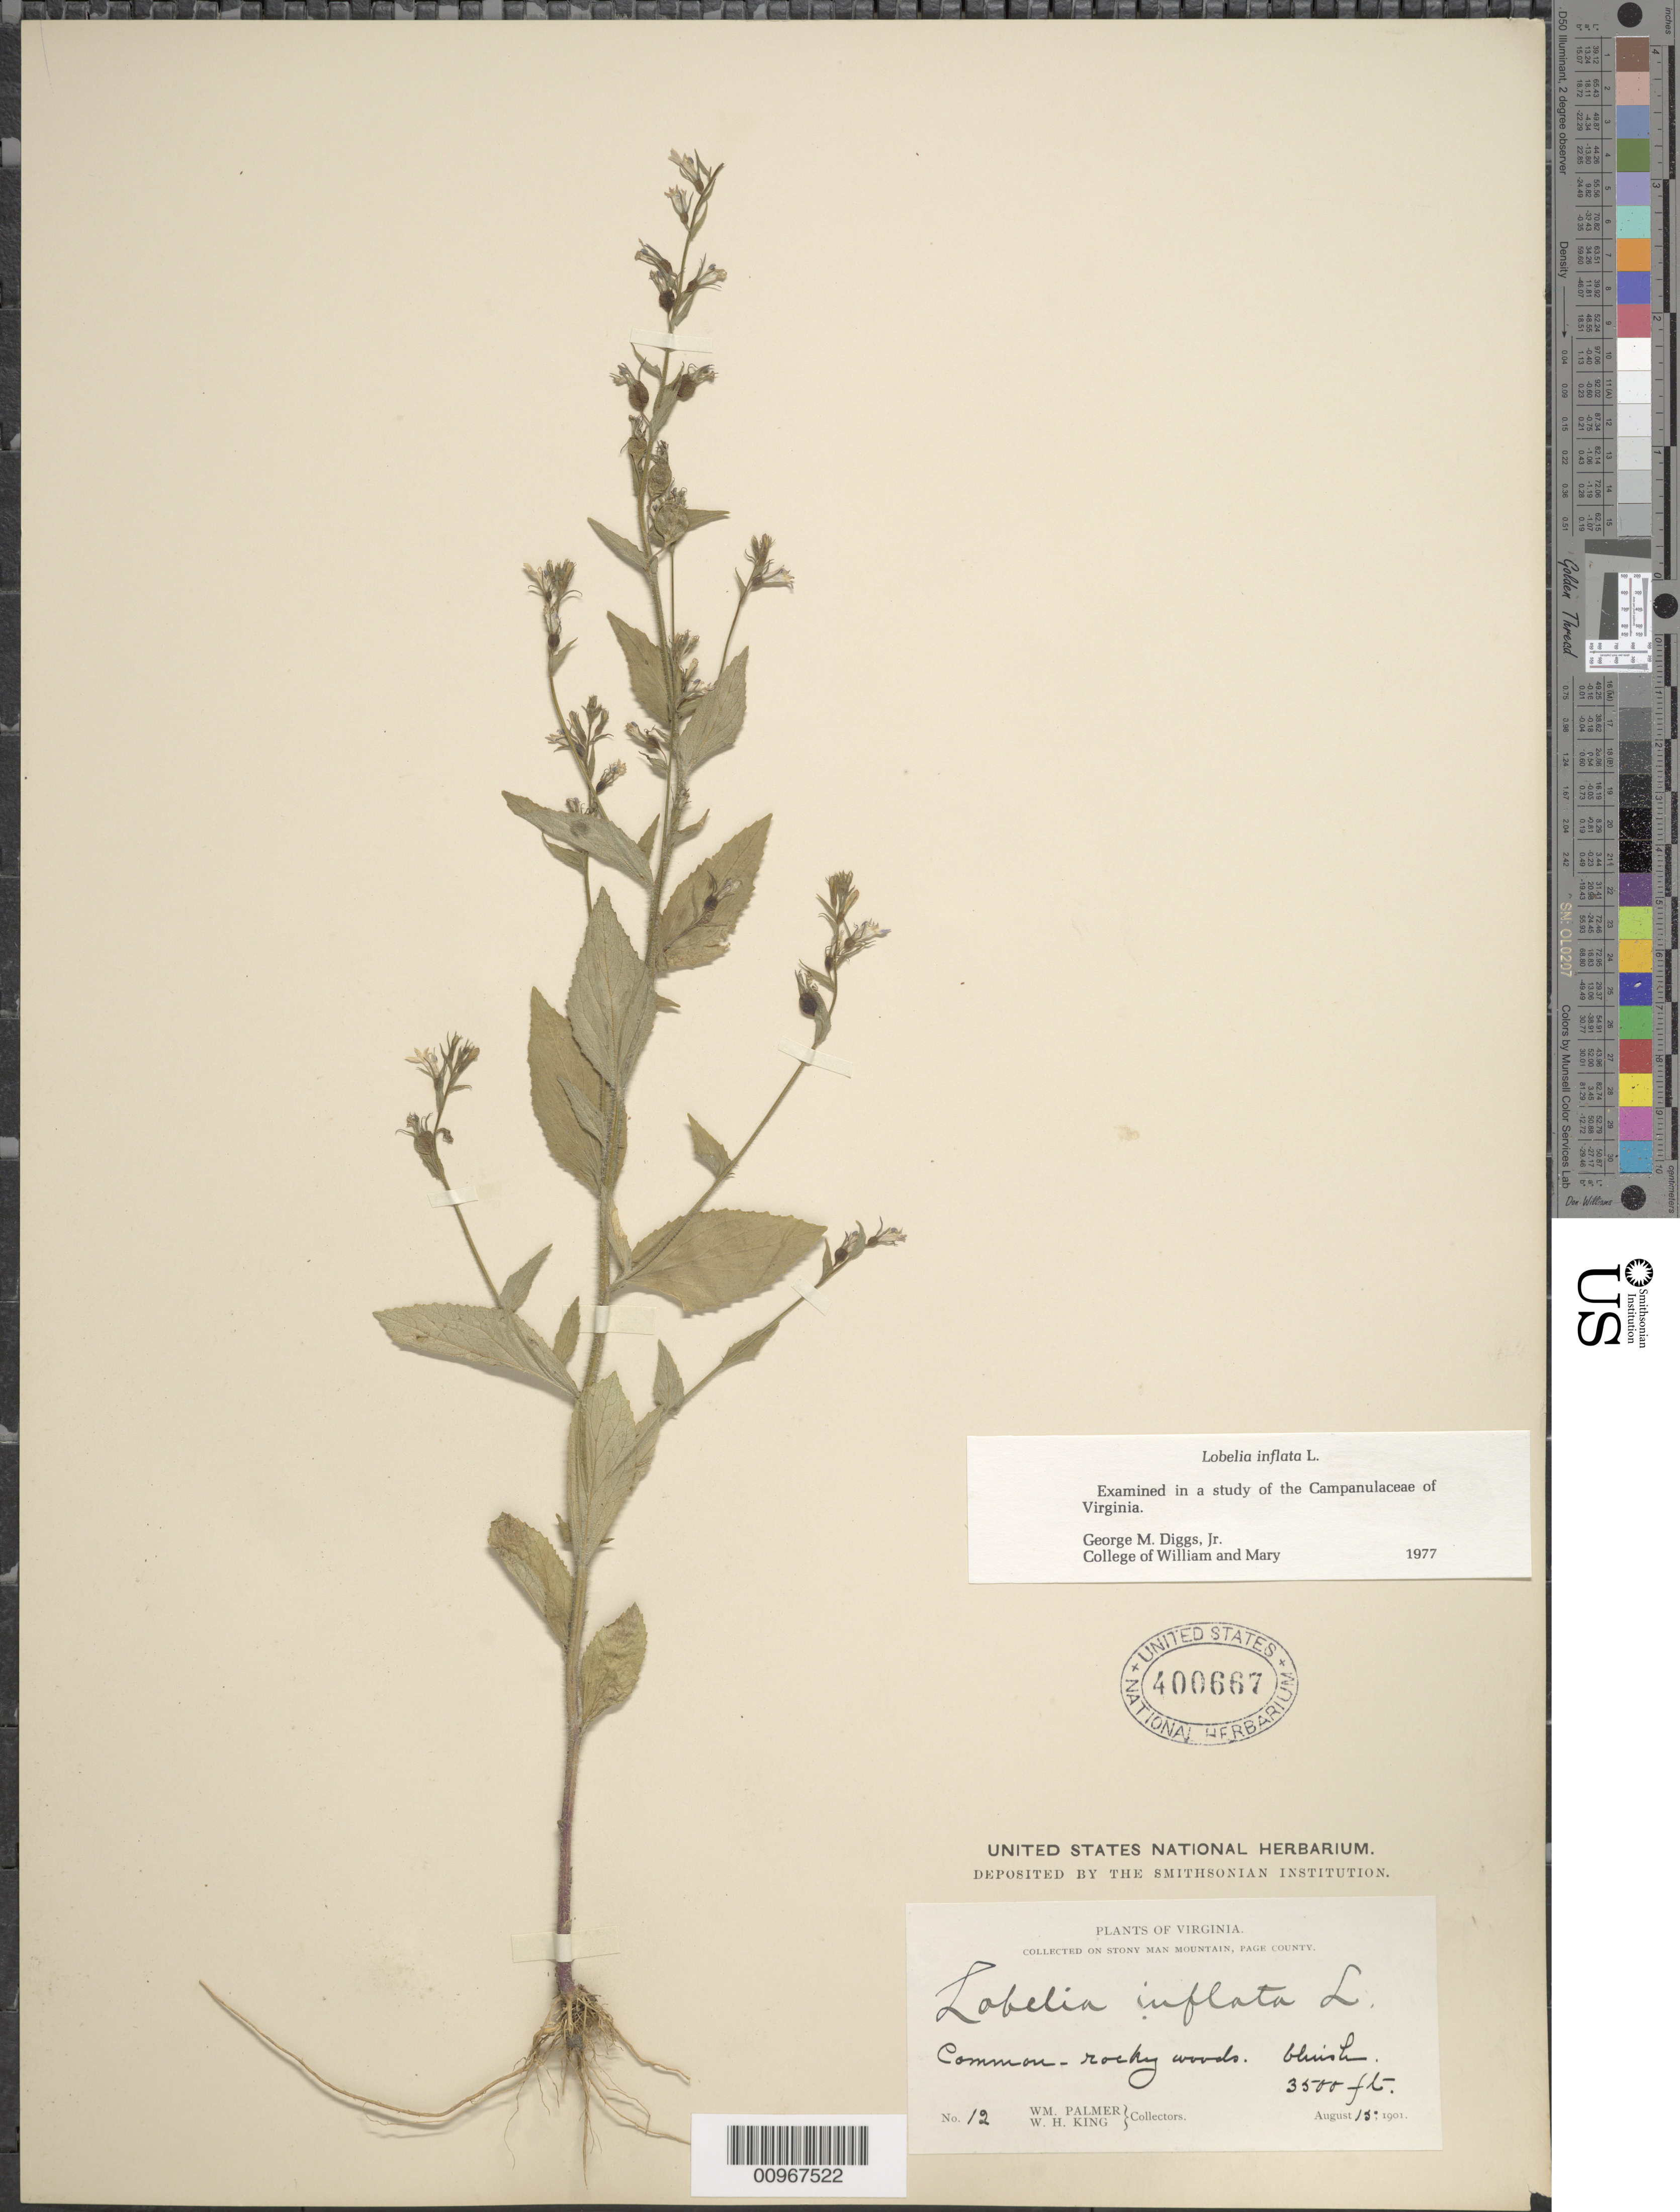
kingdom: Plantae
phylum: Tracheophyta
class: Magnoliopsida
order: Asterales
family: Campanulaceae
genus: Lobelia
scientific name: Lobelia inflata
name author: L.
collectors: W. Palmer & W. H. King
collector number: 12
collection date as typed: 15 Aug 1901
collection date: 1901-08-15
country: United States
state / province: Virginia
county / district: Page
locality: Stony Man Mountain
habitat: rocky woods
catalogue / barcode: US 400667